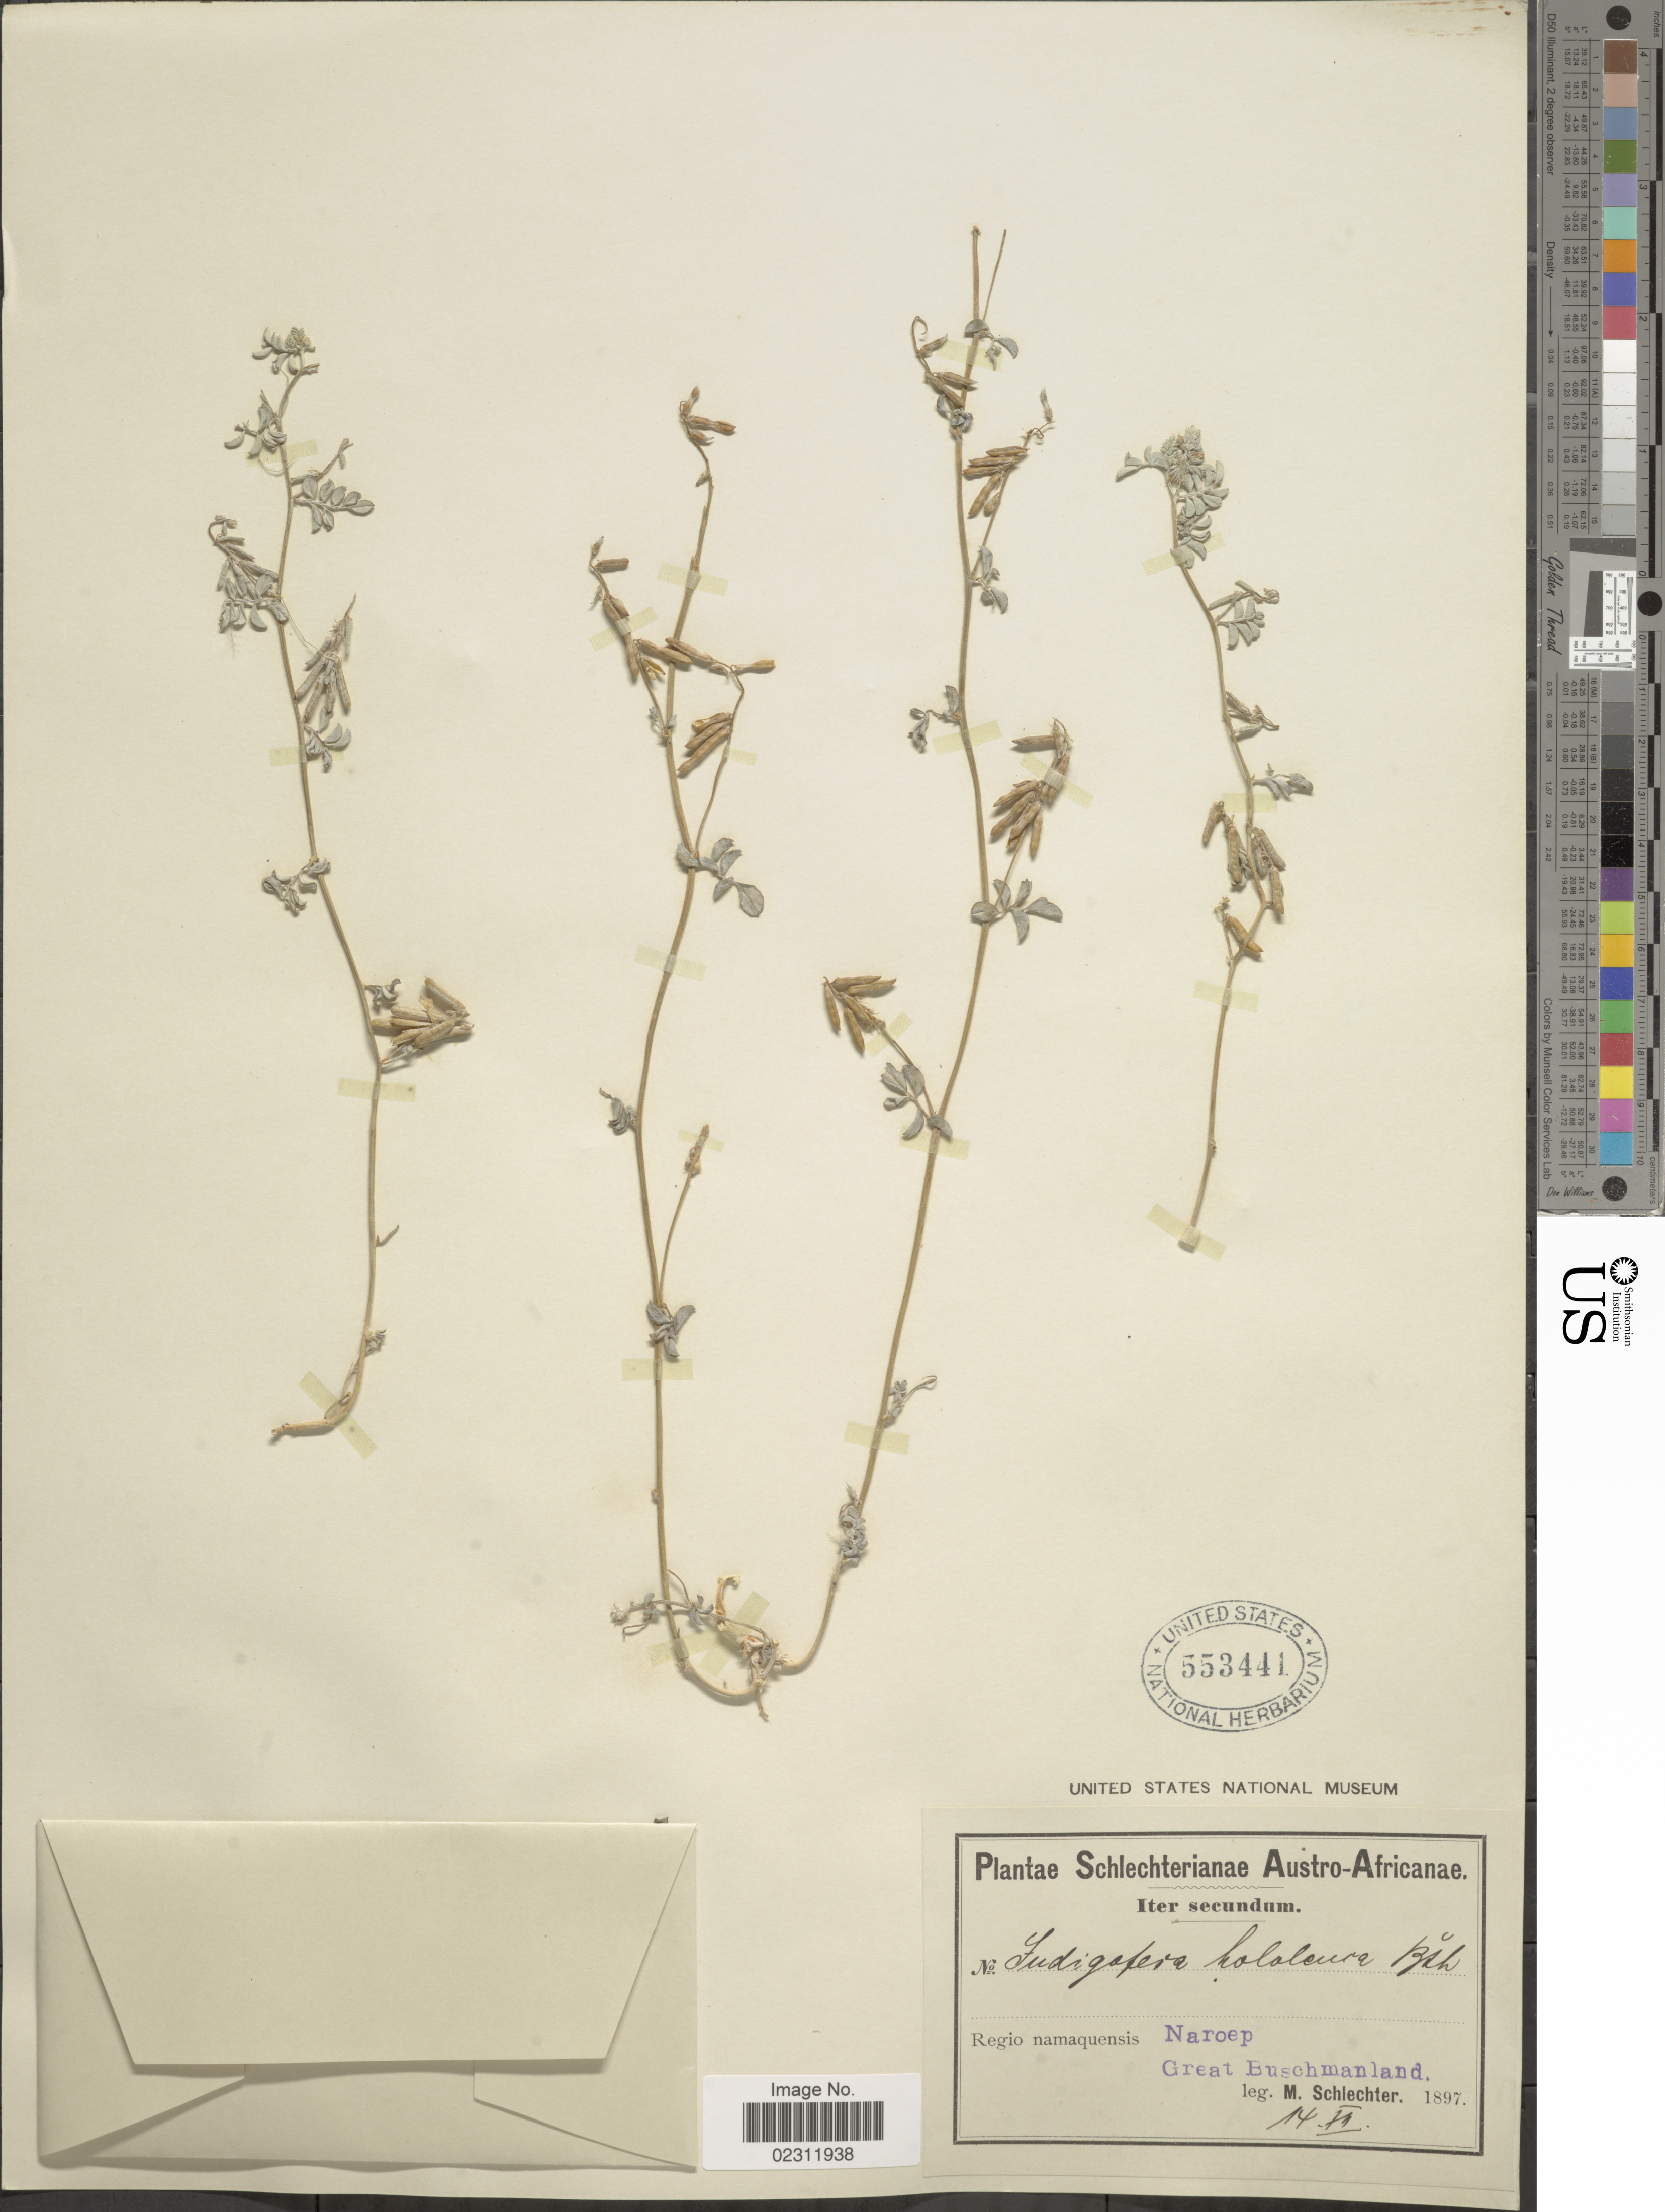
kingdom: Plantae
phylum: Tracheophyta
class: Magnoliopsida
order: Fabales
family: Fabaceae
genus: Indigofera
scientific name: Indigofera hololeuca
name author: Benth. ex Harv.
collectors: Schlechter, --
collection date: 1897-11-14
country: South Africa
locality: Austro-Africanae, Naroep, Great Bushmanland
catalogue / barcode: US 553441